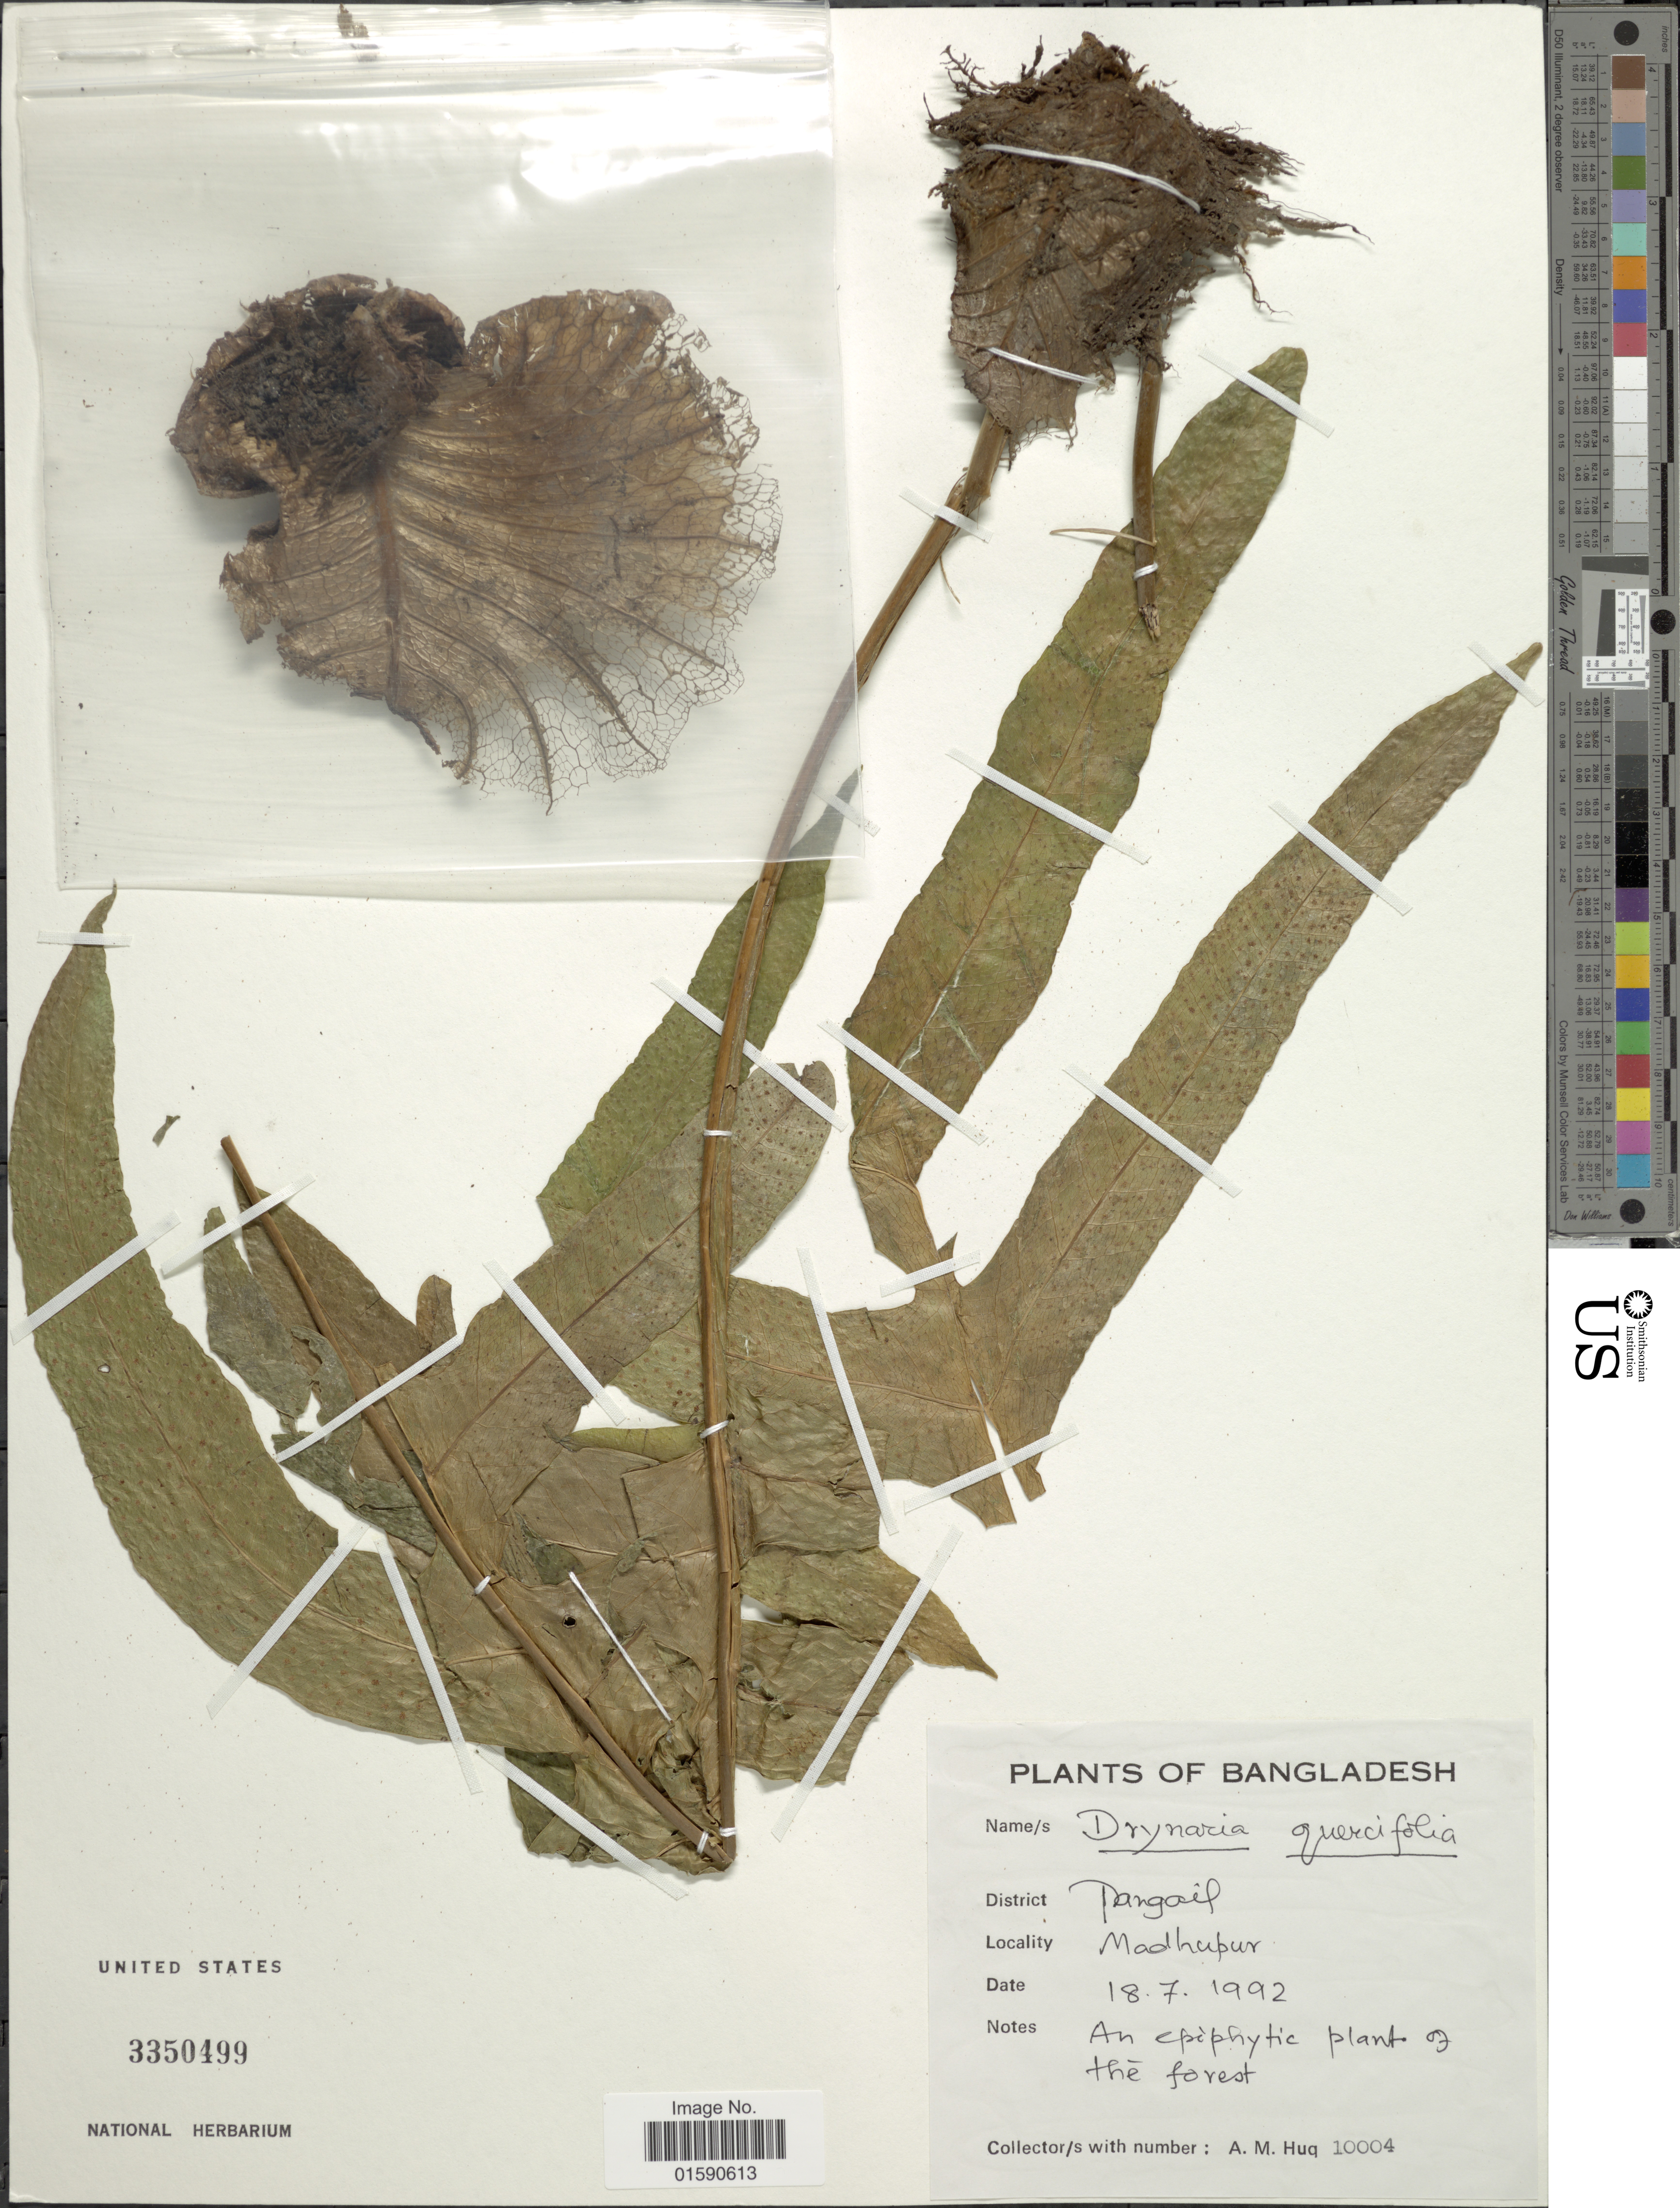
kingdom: Plantae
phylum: Tracheophyta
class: Polypodiopsida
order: Polypodiales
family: Polypodiaceae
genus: Drynaria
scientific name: Drynaria quercifolia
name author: (L.) J. Sm.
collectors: A. M. Huq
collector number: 10004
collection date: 1992-07-18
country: Bangladesh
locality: District Pangail, madhubur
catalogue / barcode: US 3350499